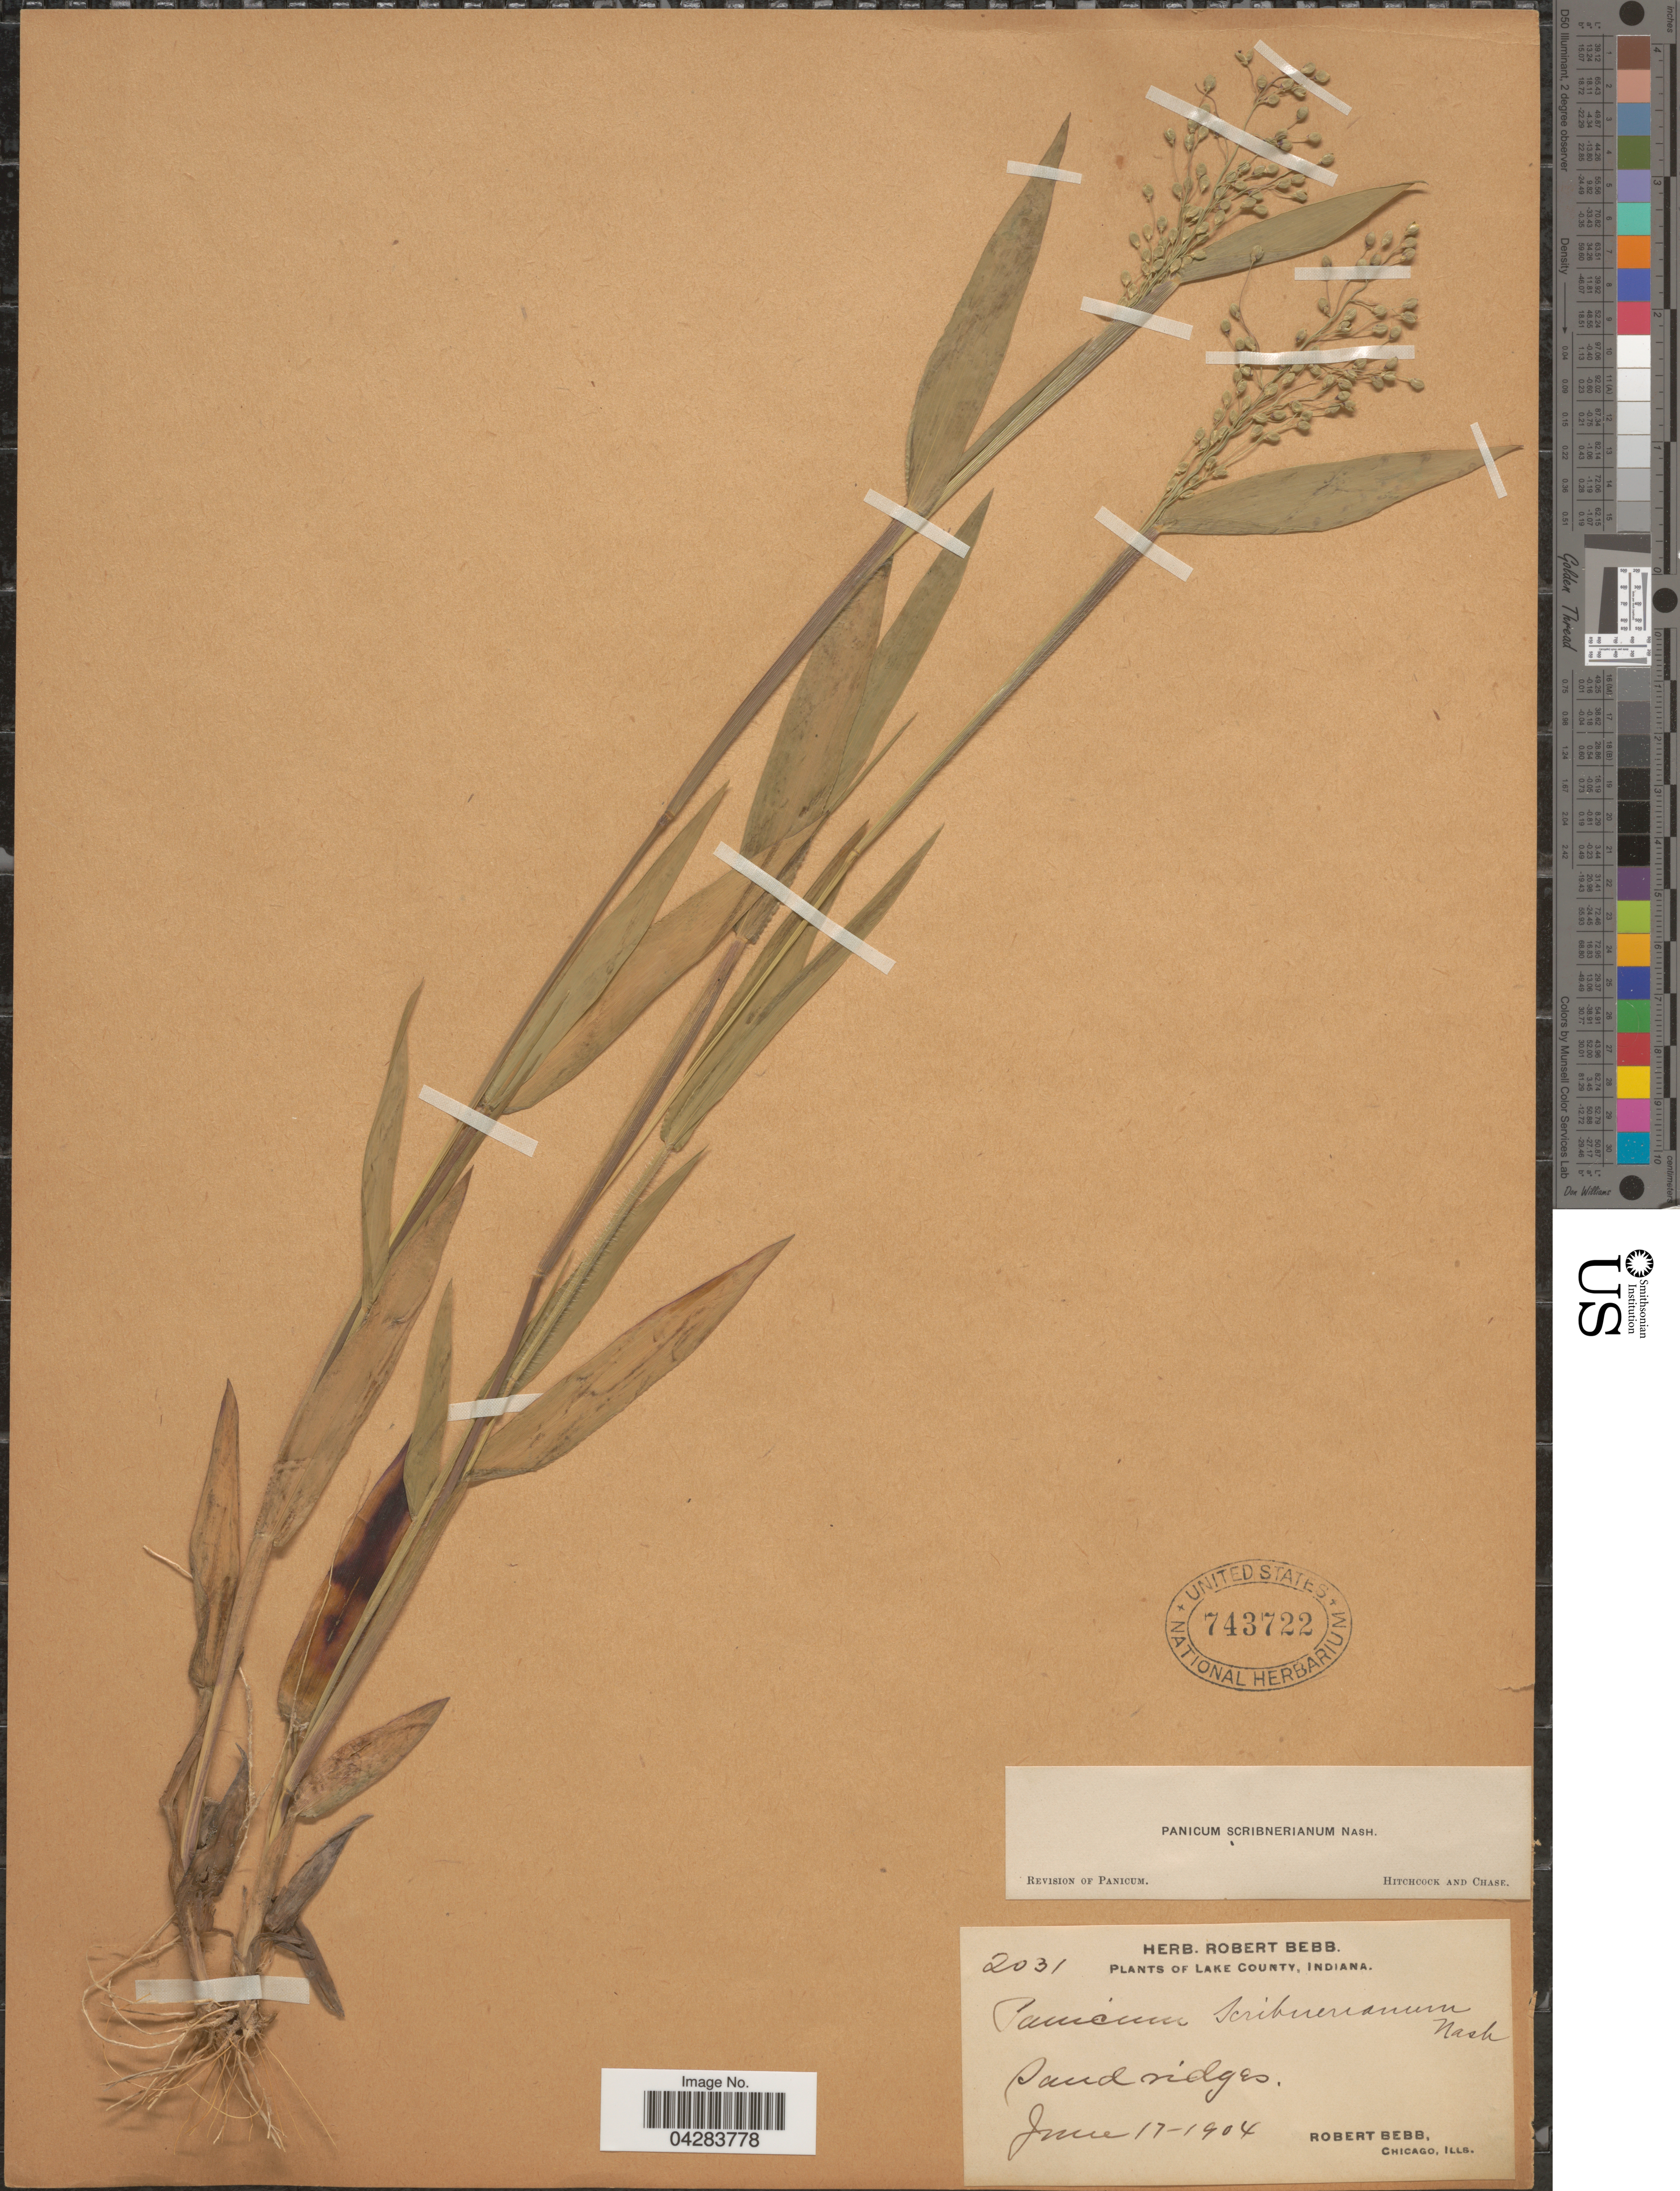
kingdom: Plantae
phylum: Tracheophyta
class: Liliopsida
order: Poales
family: Poaceae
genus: Dichanthelium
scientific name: Dichanthelium oligosanthes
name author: (Schult.) Gould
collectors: R. Bebb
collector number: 2031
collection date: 1904-06-17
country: United States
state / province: Indiana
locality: Lake County.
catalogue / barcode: US 743722